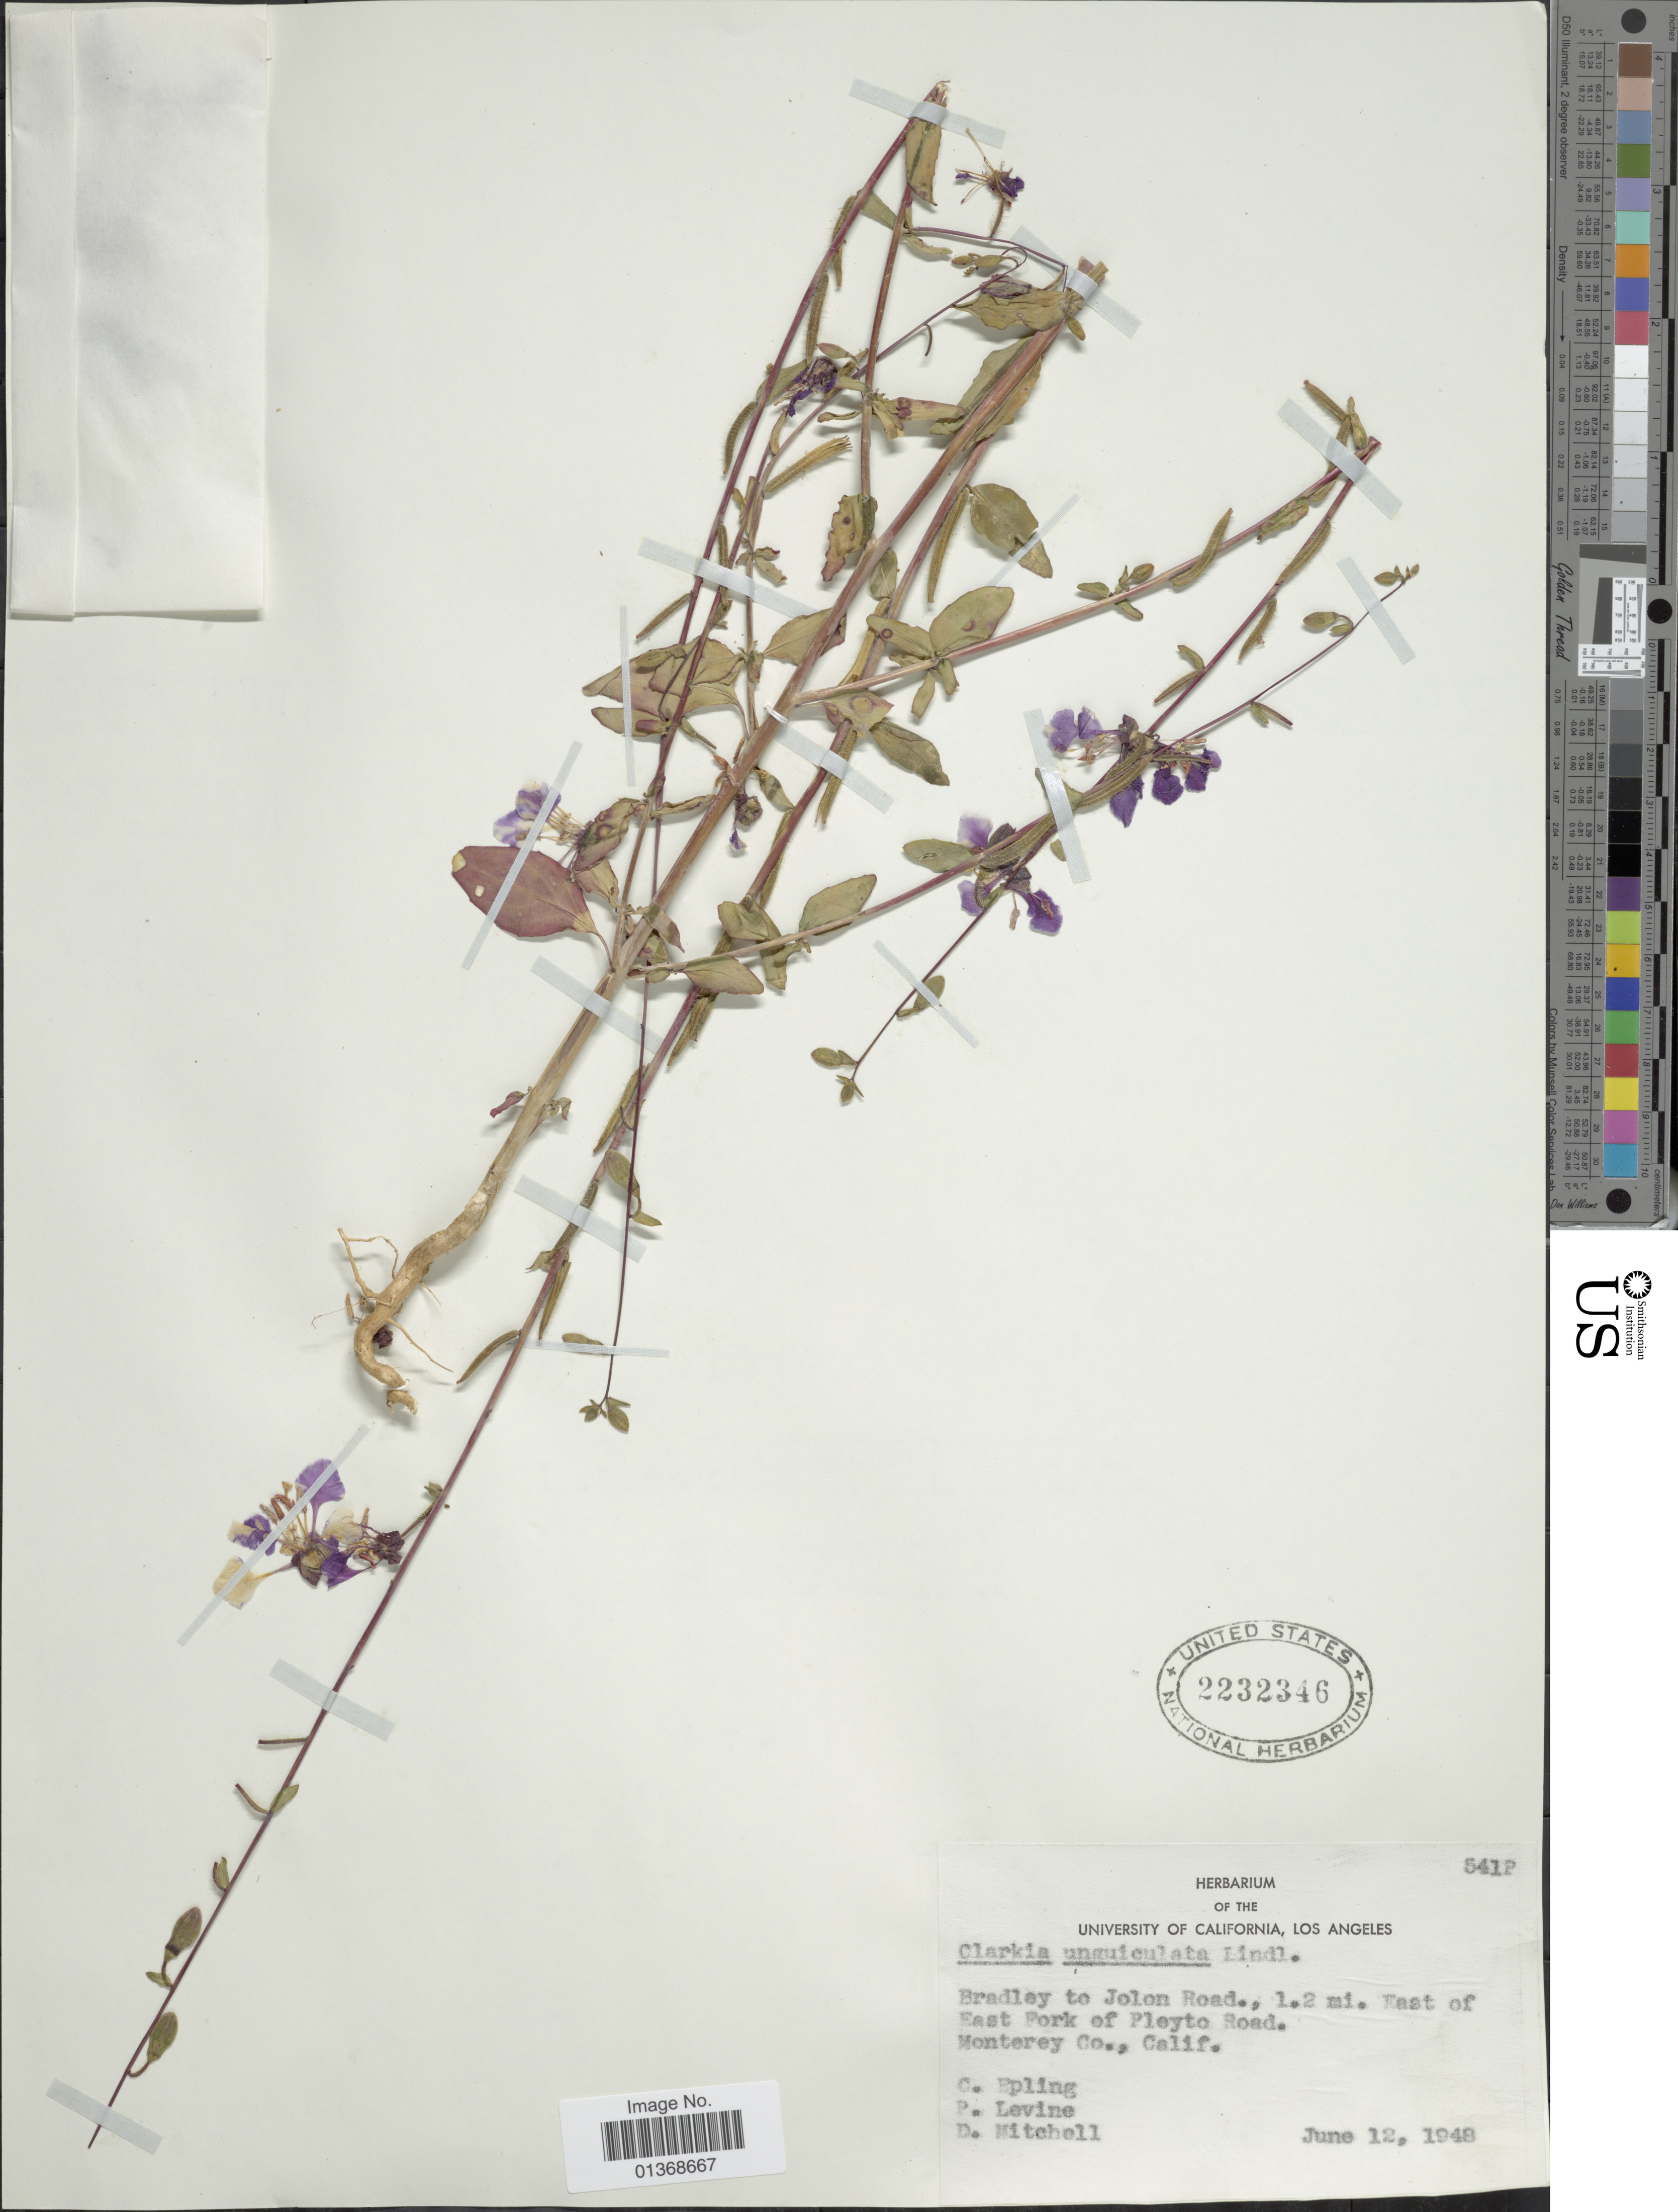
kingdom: Plantae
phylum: Tracheophyta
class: Magnoliopsida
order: Myrtales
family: Onagraceae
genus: Clarkia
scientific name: Clarkia unguiculata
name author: Lindl.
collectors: C. C. Epling, P. Levine & D. Mitchell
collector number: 541P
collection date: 1948-06-12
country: United States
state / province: California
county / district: Monterey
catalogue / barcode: US 2232346